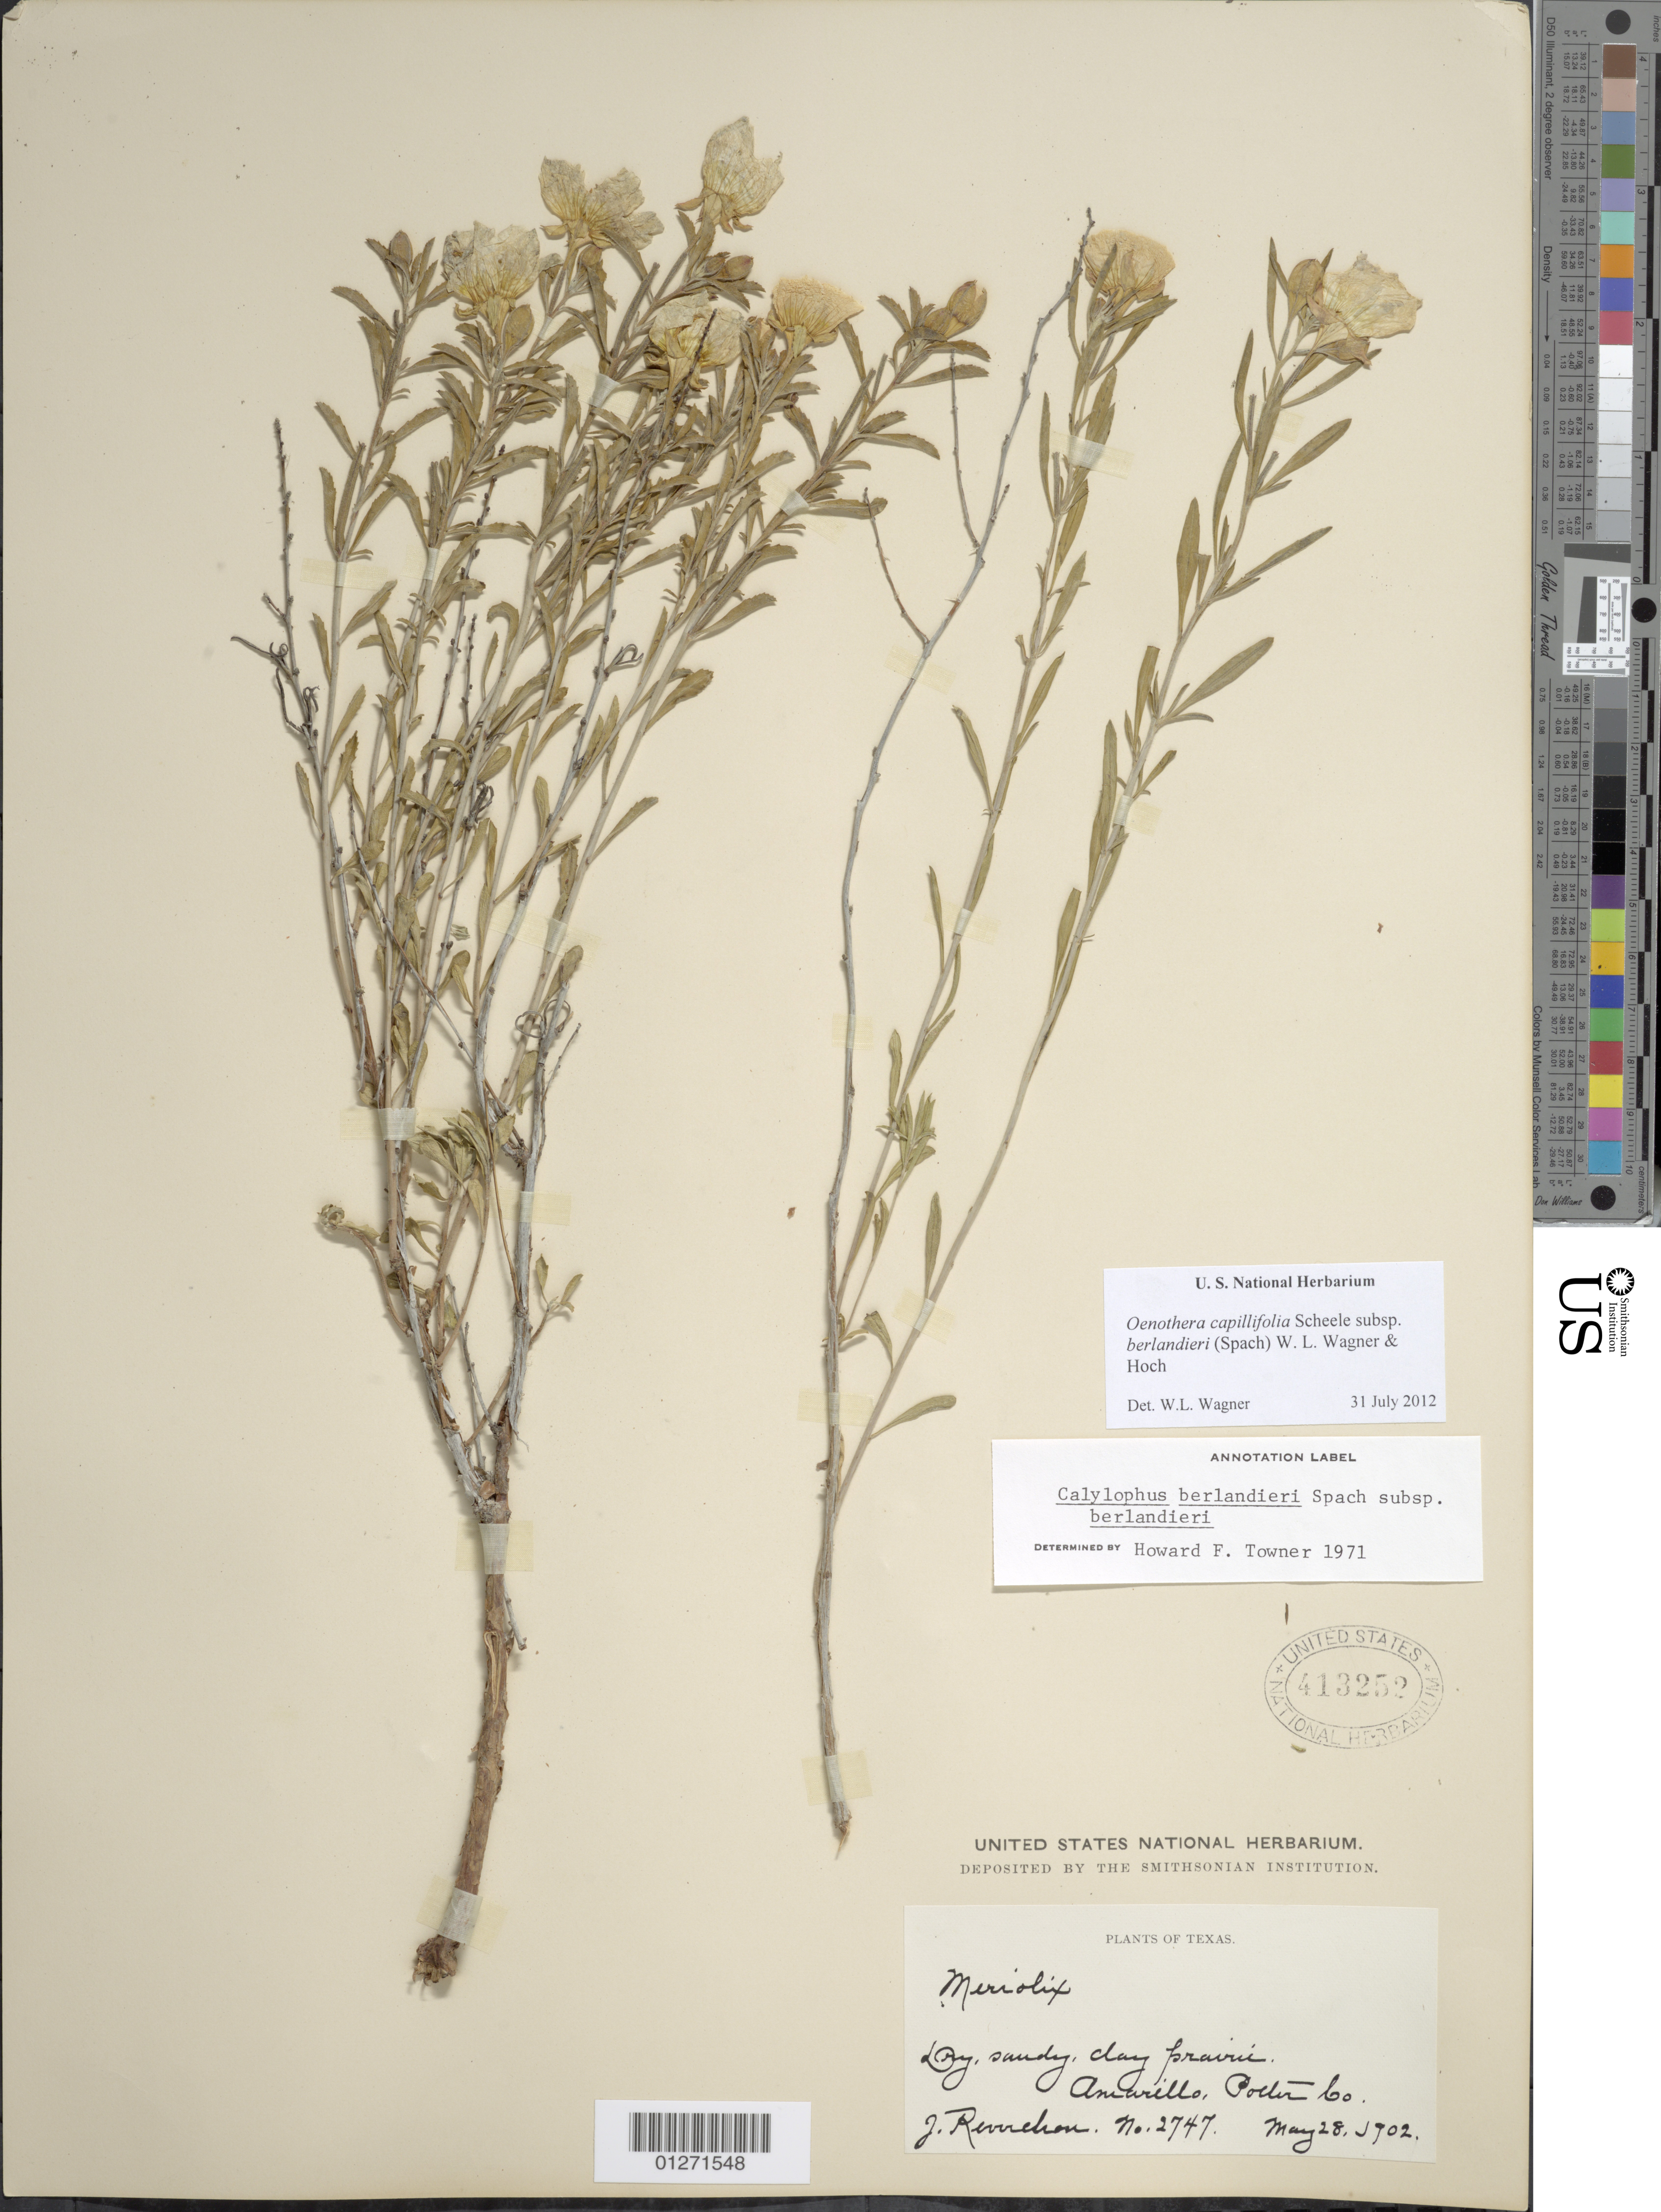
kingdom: Plantae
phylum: Tracheophyta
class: Magnoliopsida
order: Myrtales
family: Onagraceae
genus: Oenothera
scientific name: Oenothera capillifolia subsp. berlandieri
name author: (Spach) W.L. Wagner & Hoch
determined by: Wagner, W. L., (BOT), Smithsonian Institution - National Museum of Natural History (UNITED STATES)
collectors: J. Reverchon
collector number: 2747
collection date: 1902-05-28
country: United States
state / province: Texas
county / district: Potter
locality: Amarillo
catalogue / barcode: US 413252